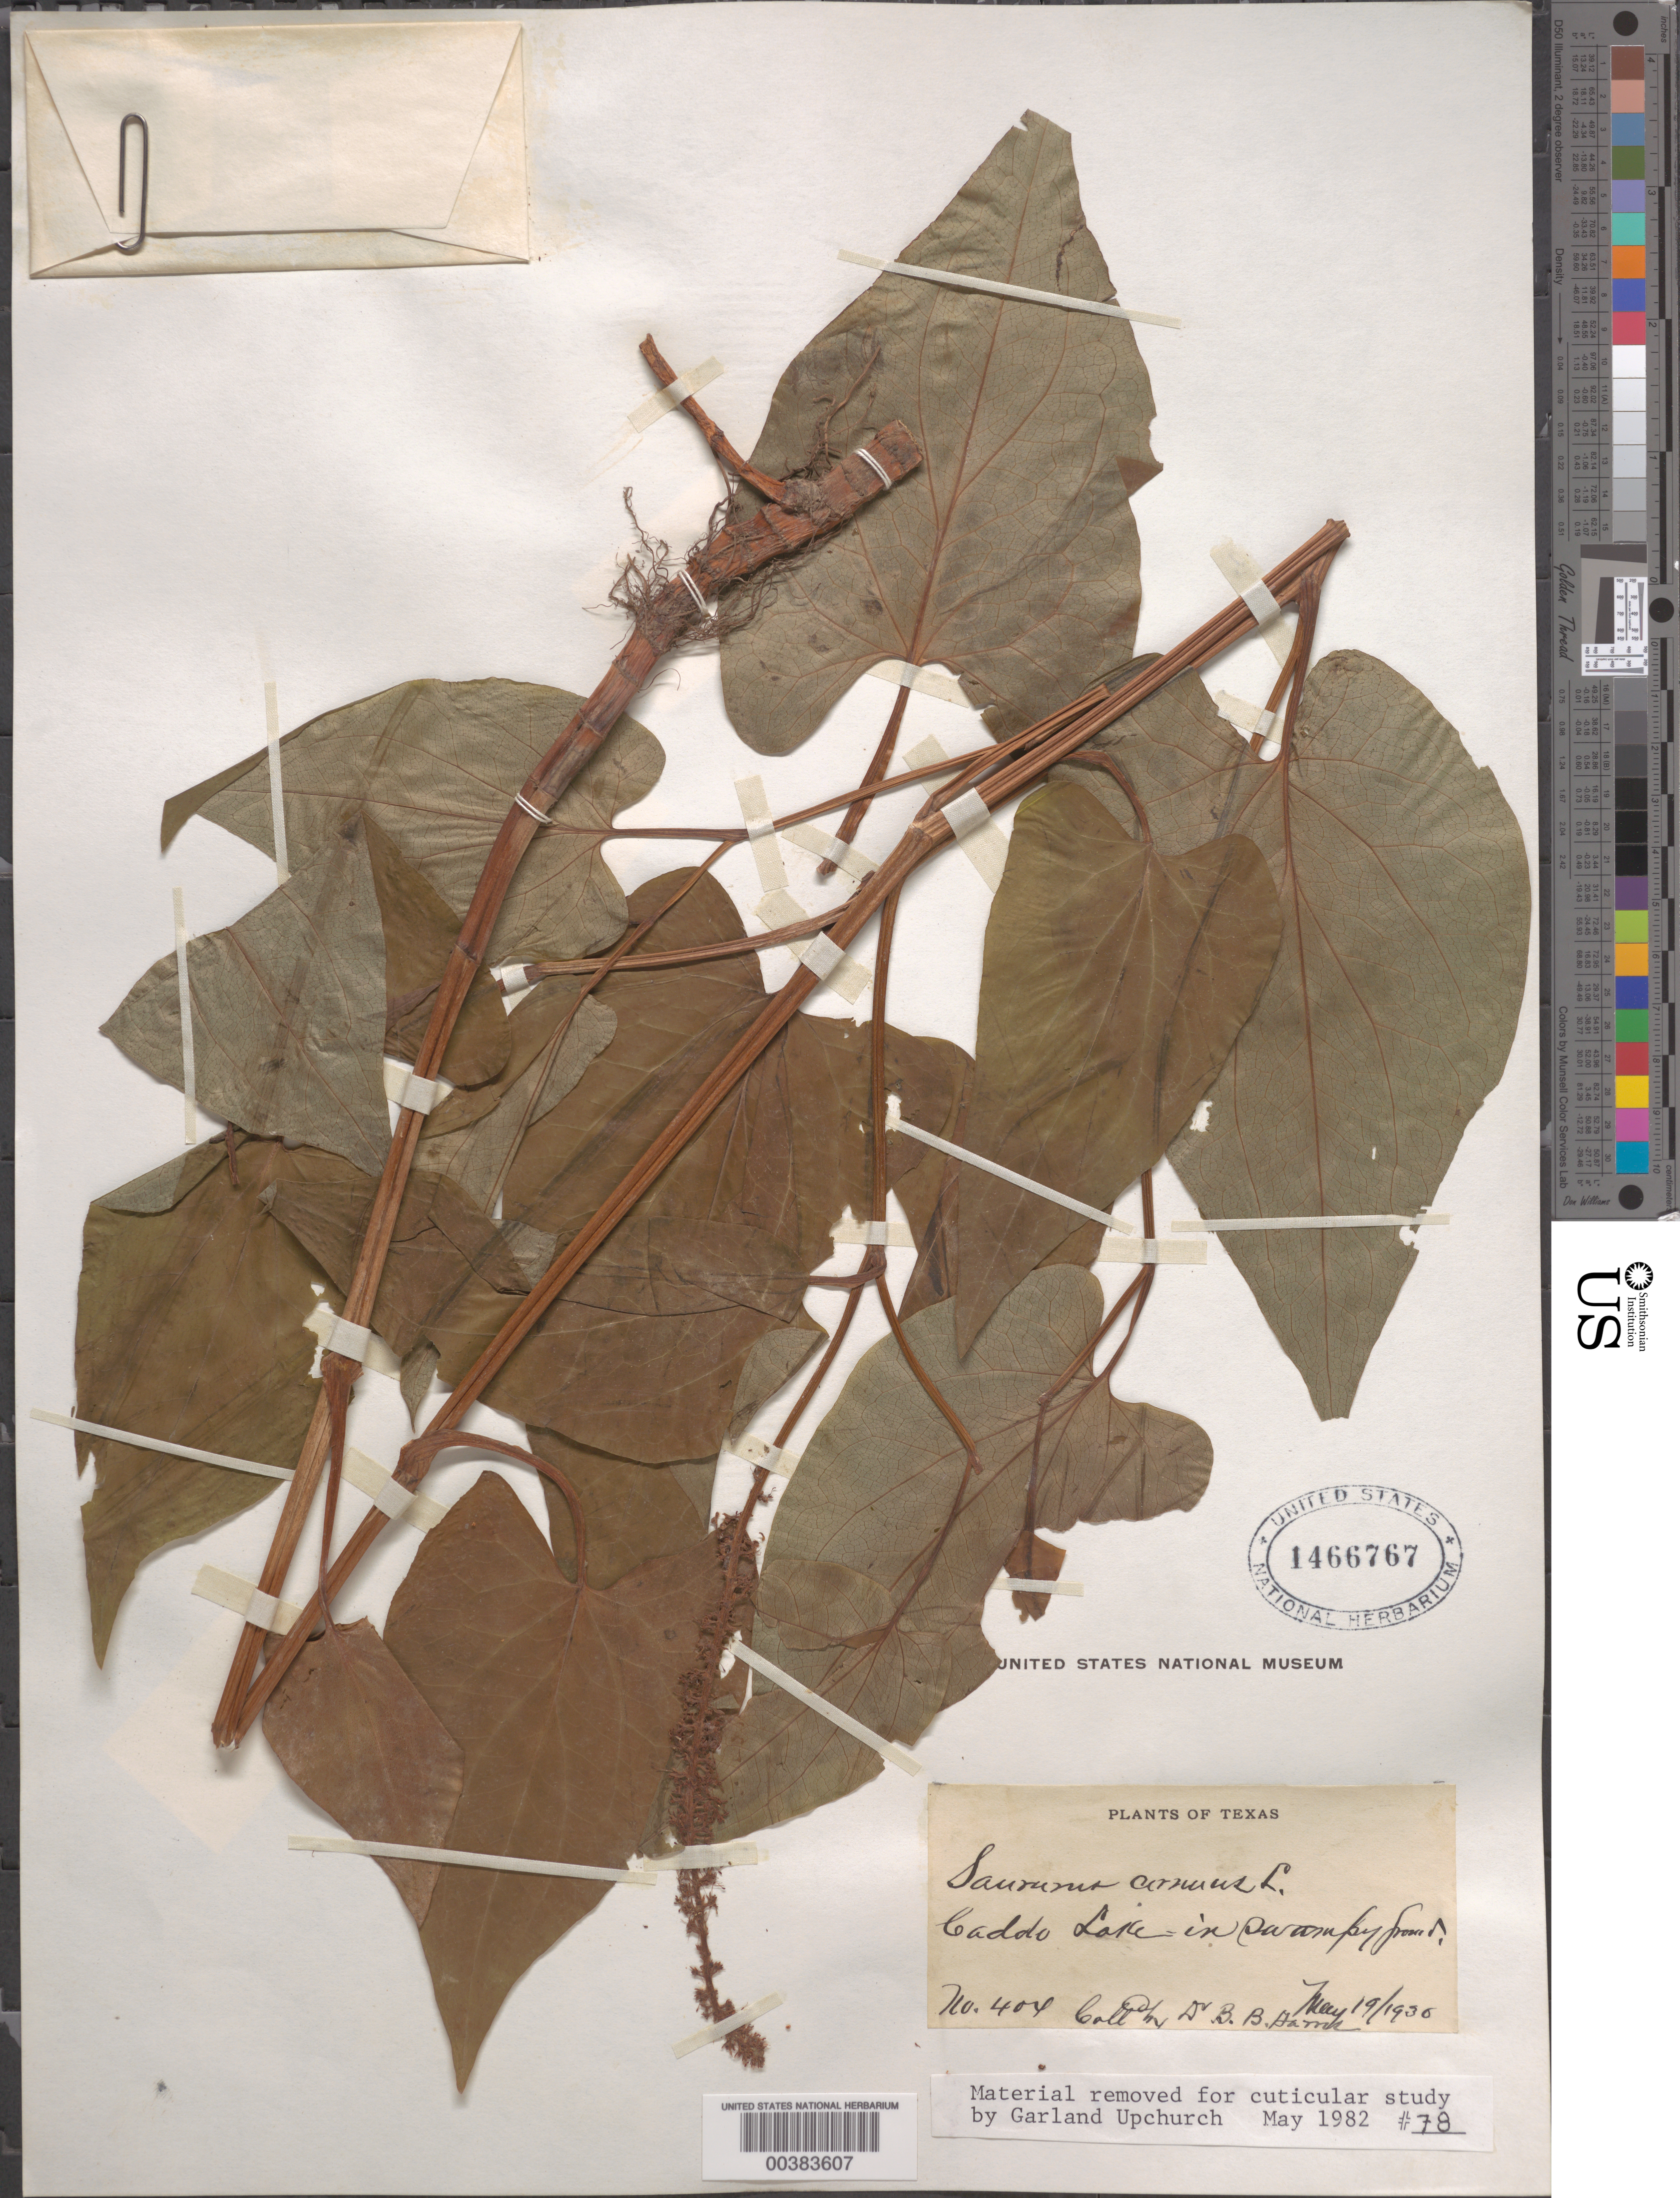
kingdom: Plantae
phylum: Tracheophyta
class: Magnoliopsida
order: Piperales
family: Saururaceae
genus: Saururus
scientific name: Saururus cernuus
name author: L.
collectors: B. Garrick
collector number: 404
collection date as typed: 19 May 1936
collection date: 1936-05-19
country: United States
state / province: Texas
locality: Caddo lake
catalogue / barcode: US 1466767